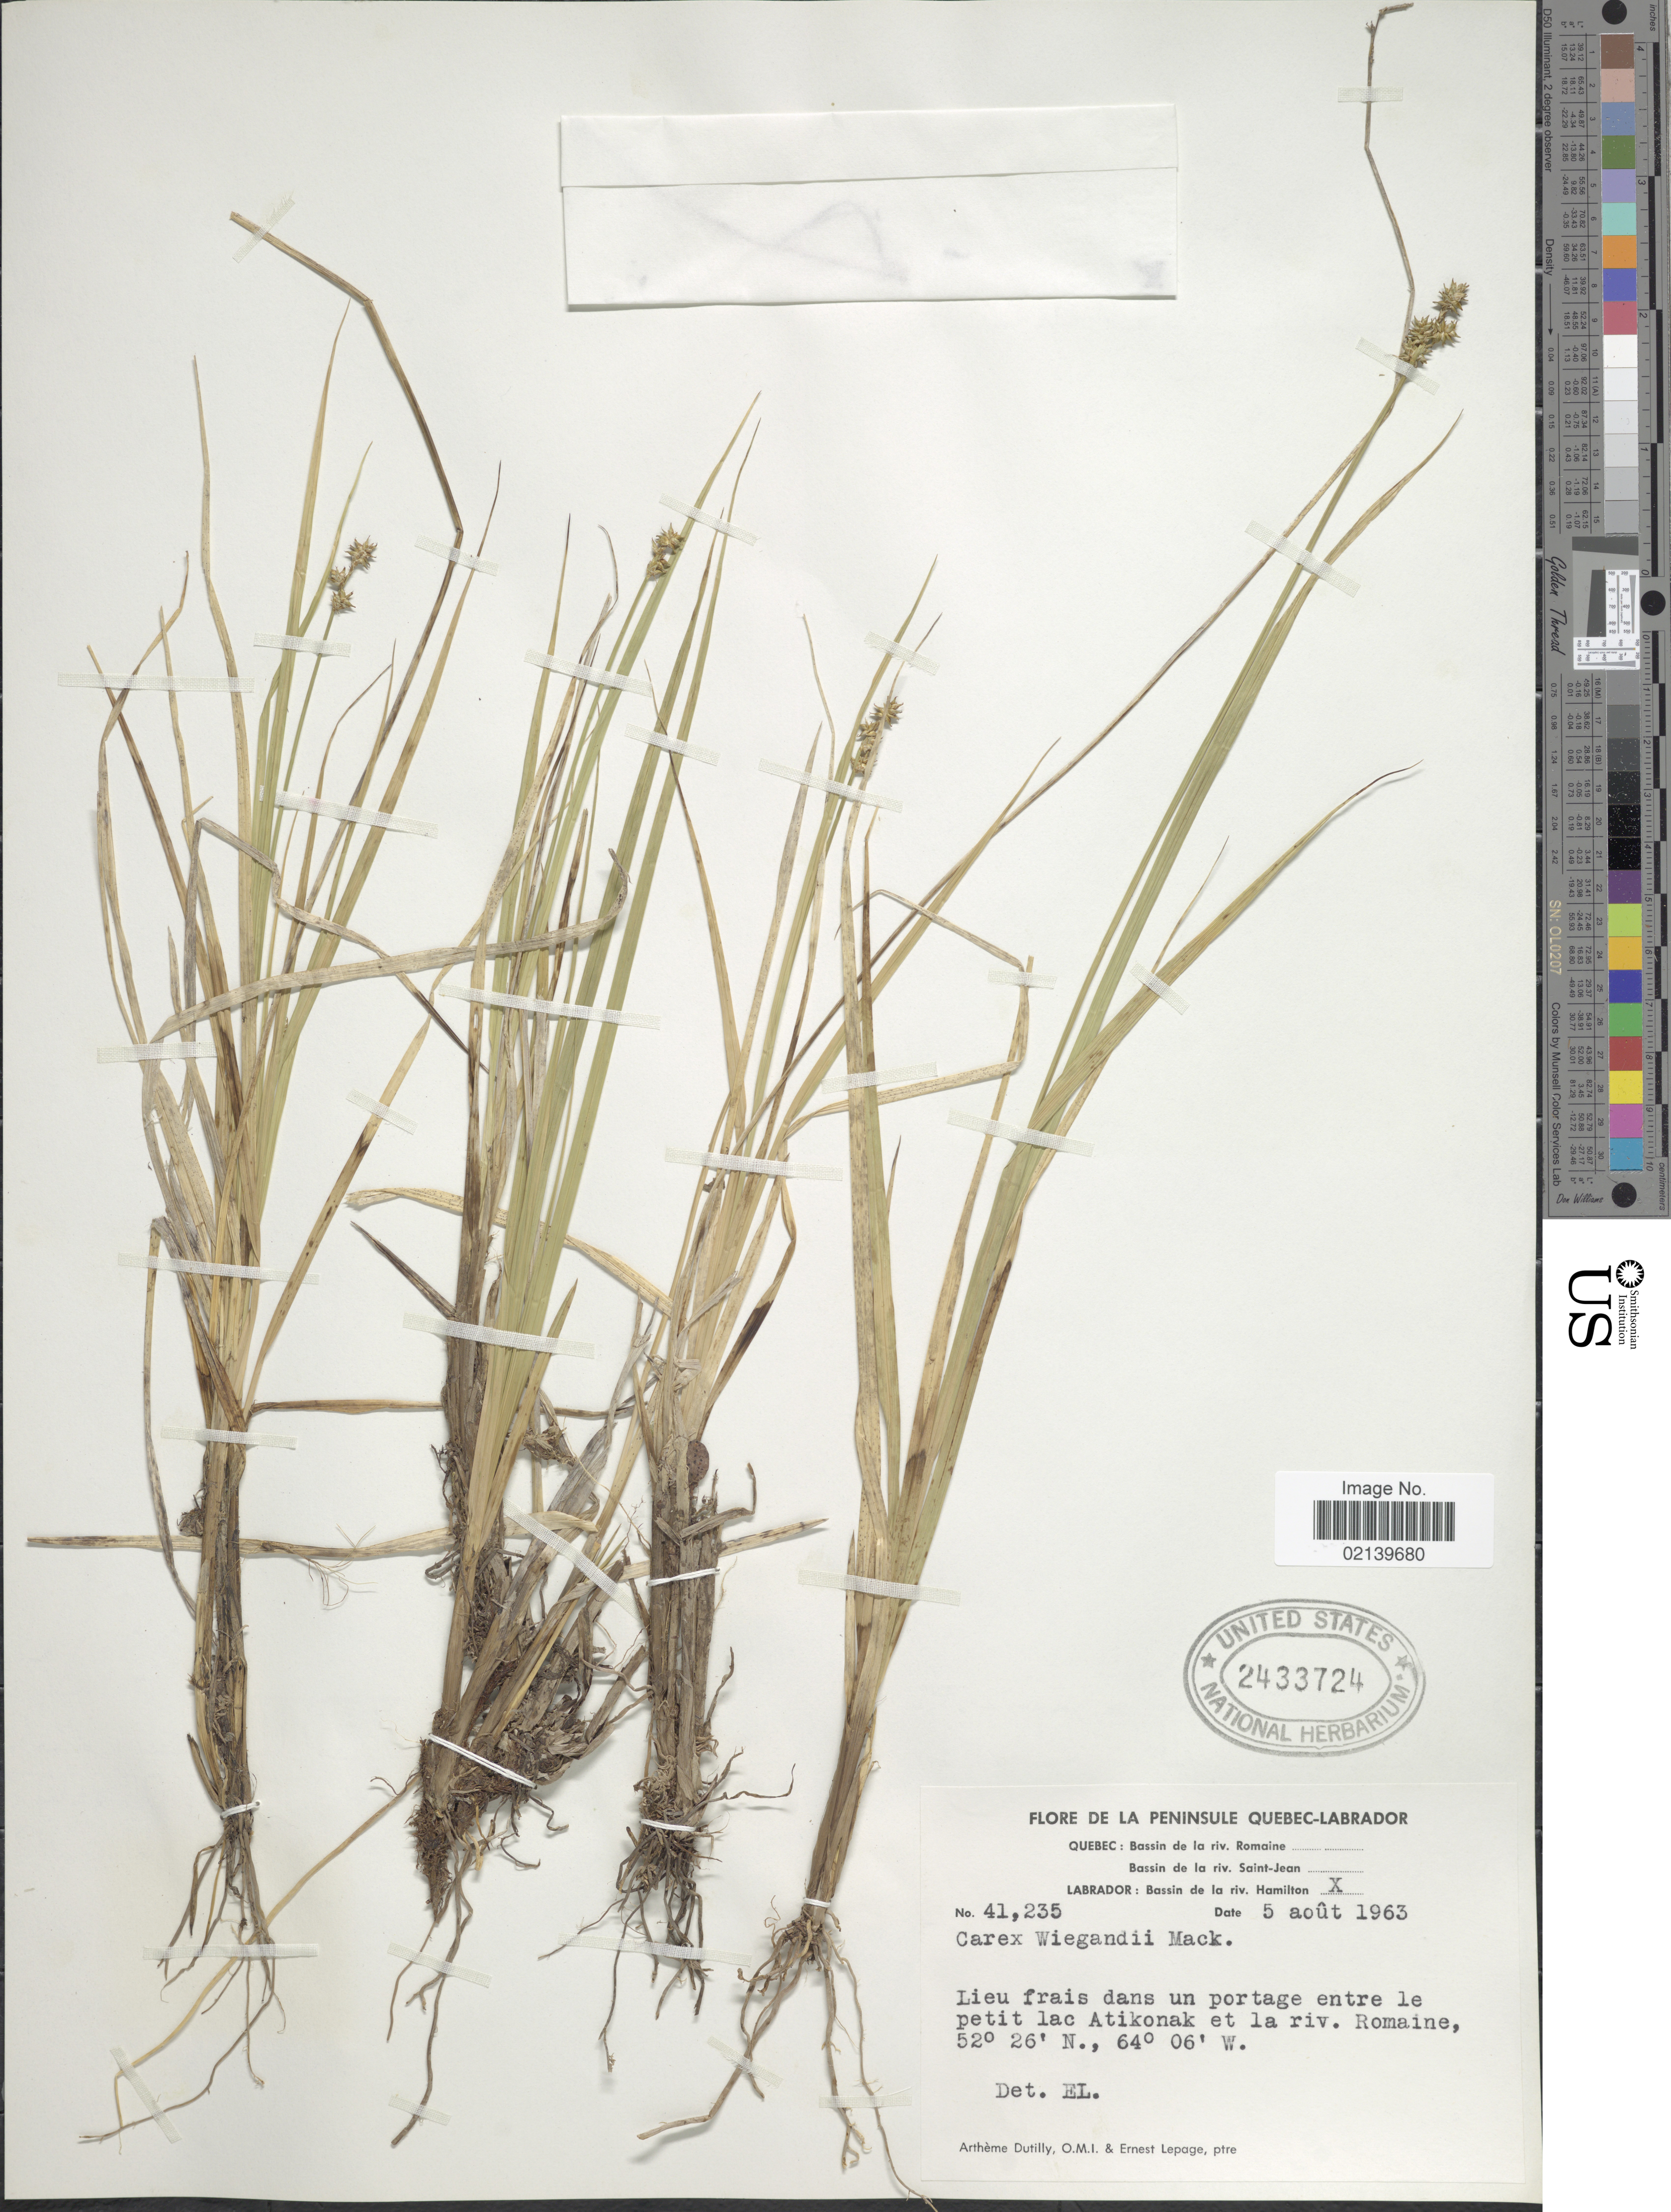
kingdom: Plantae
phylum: Tracheophyta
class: Liliopsida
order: Poales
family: Cyperaceae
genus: Carex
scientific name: Carex wiegandii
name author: Mack.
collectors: A. Dutilly & E. Lepage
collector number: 41235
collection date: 1963-08-05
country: Canada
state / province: Newfoundland and Labrador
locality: De La Peninsule Quebec-Labrador, Bassin de la riv. Hamilton, Lieu frais dans un portage entre le petit lac Atikonak et la riv. Romaine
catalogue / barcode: US 2433724